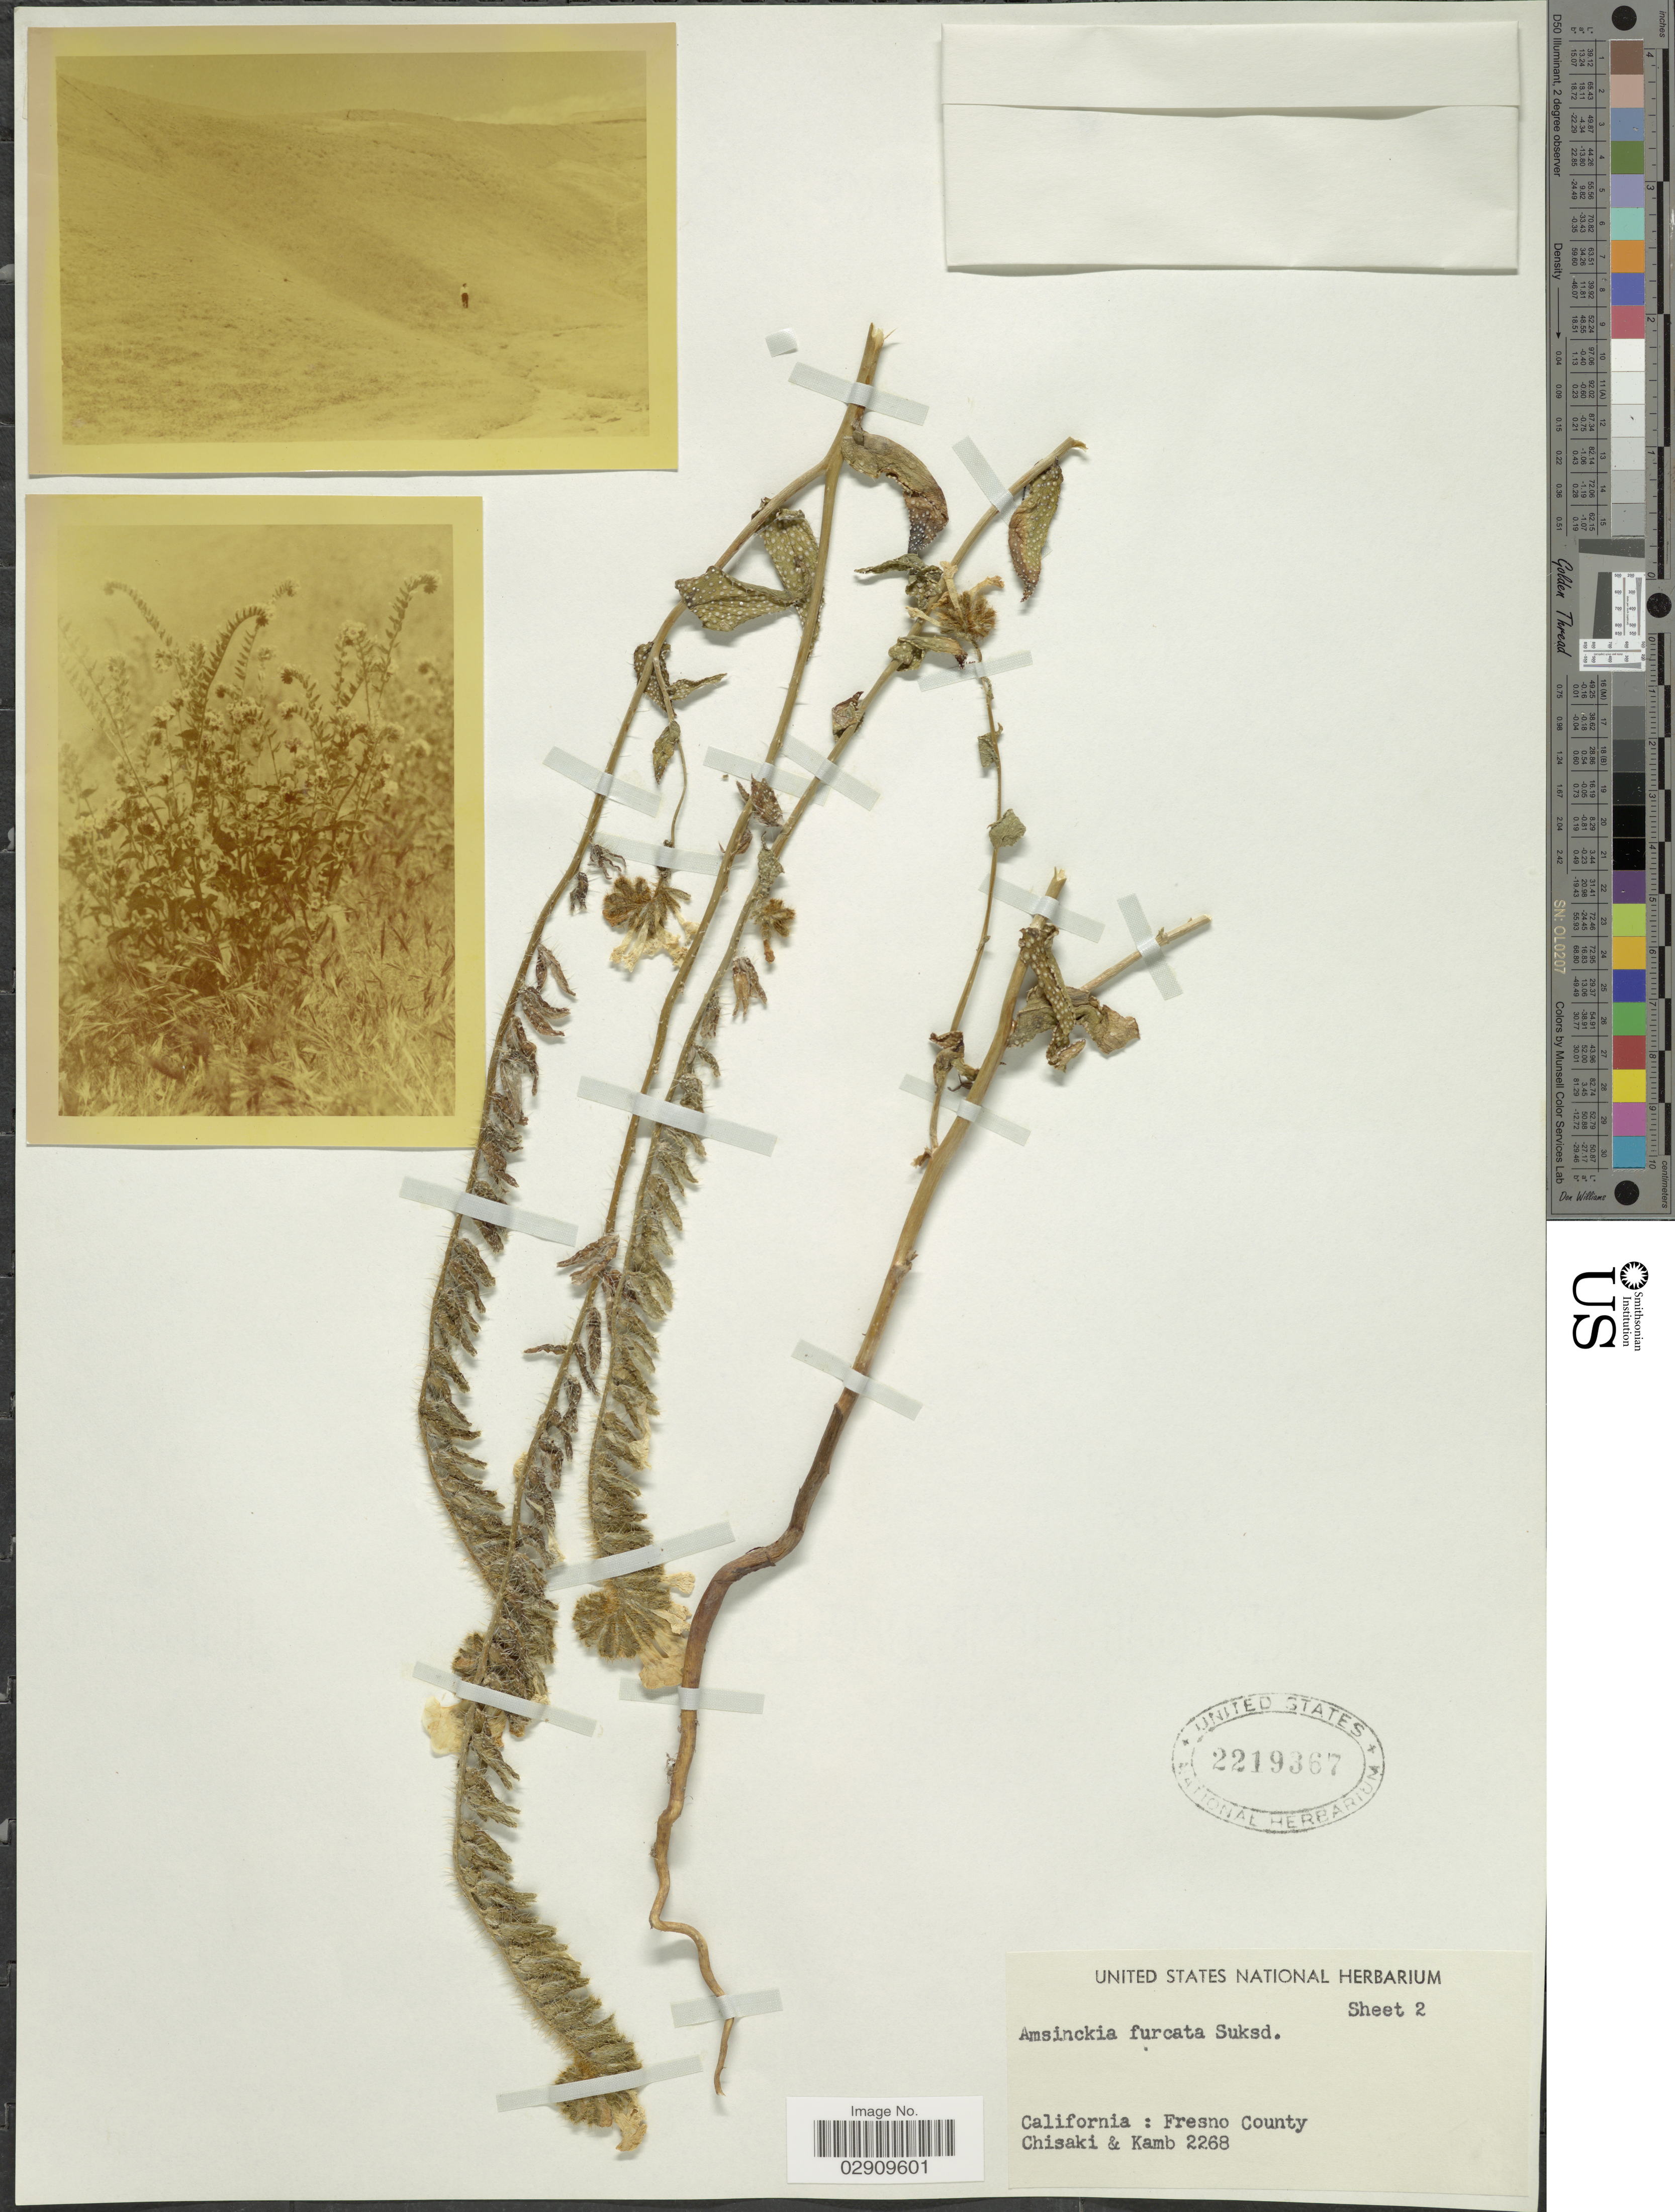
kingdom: Plantae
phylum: Tracheophyta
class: Magnoliopsida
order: Boraginales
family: Boraginaceae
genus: Amsinckia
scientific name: Amsinckia vernicosa var. furcata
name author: (Suksd.) Hoover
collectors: Chisaki & P. Kamb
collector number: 2268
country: United States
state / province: California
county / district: Fresno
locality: Fresno County.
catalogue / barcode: US 2219367